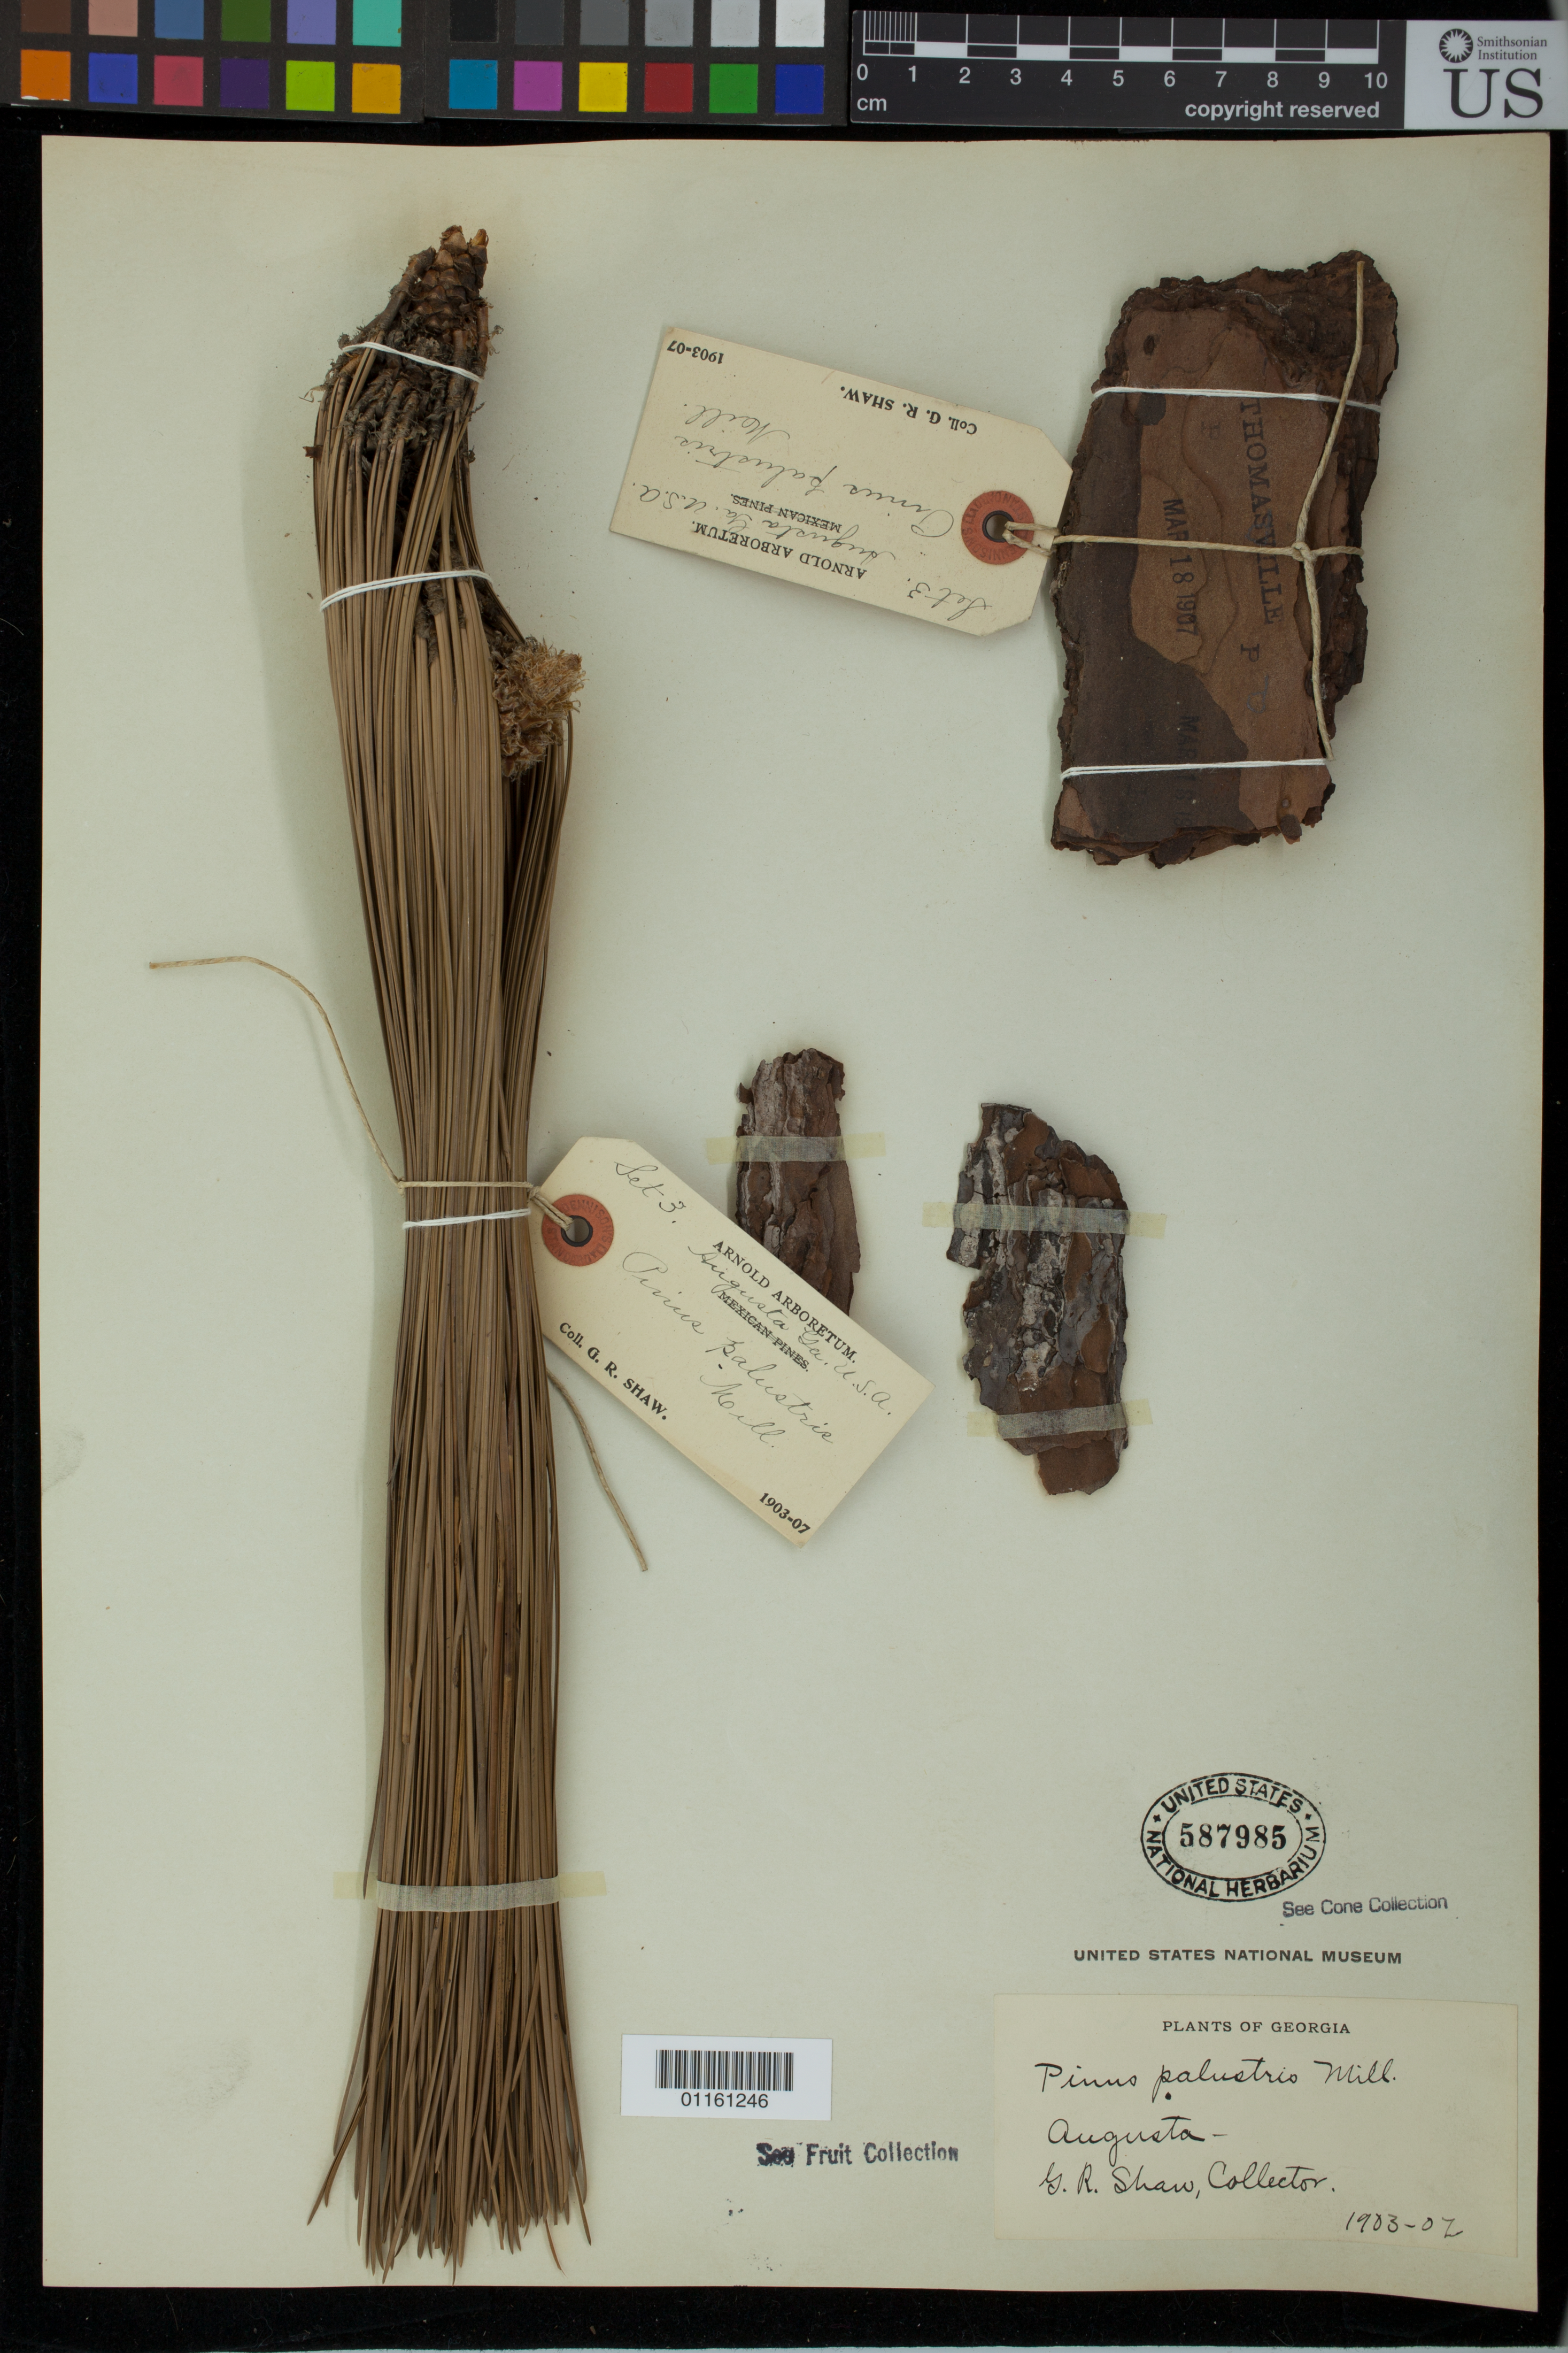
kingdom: Plantae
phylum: Tracheophyta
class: Pinopsida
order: Pinales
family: Pinaceae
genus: Pinus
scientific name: Pinus palustris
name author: Mill.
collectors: G. R. Shaw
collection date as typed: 1903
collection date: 1903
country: United States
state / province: Georgia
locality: Augusta.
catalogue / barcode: US 587985